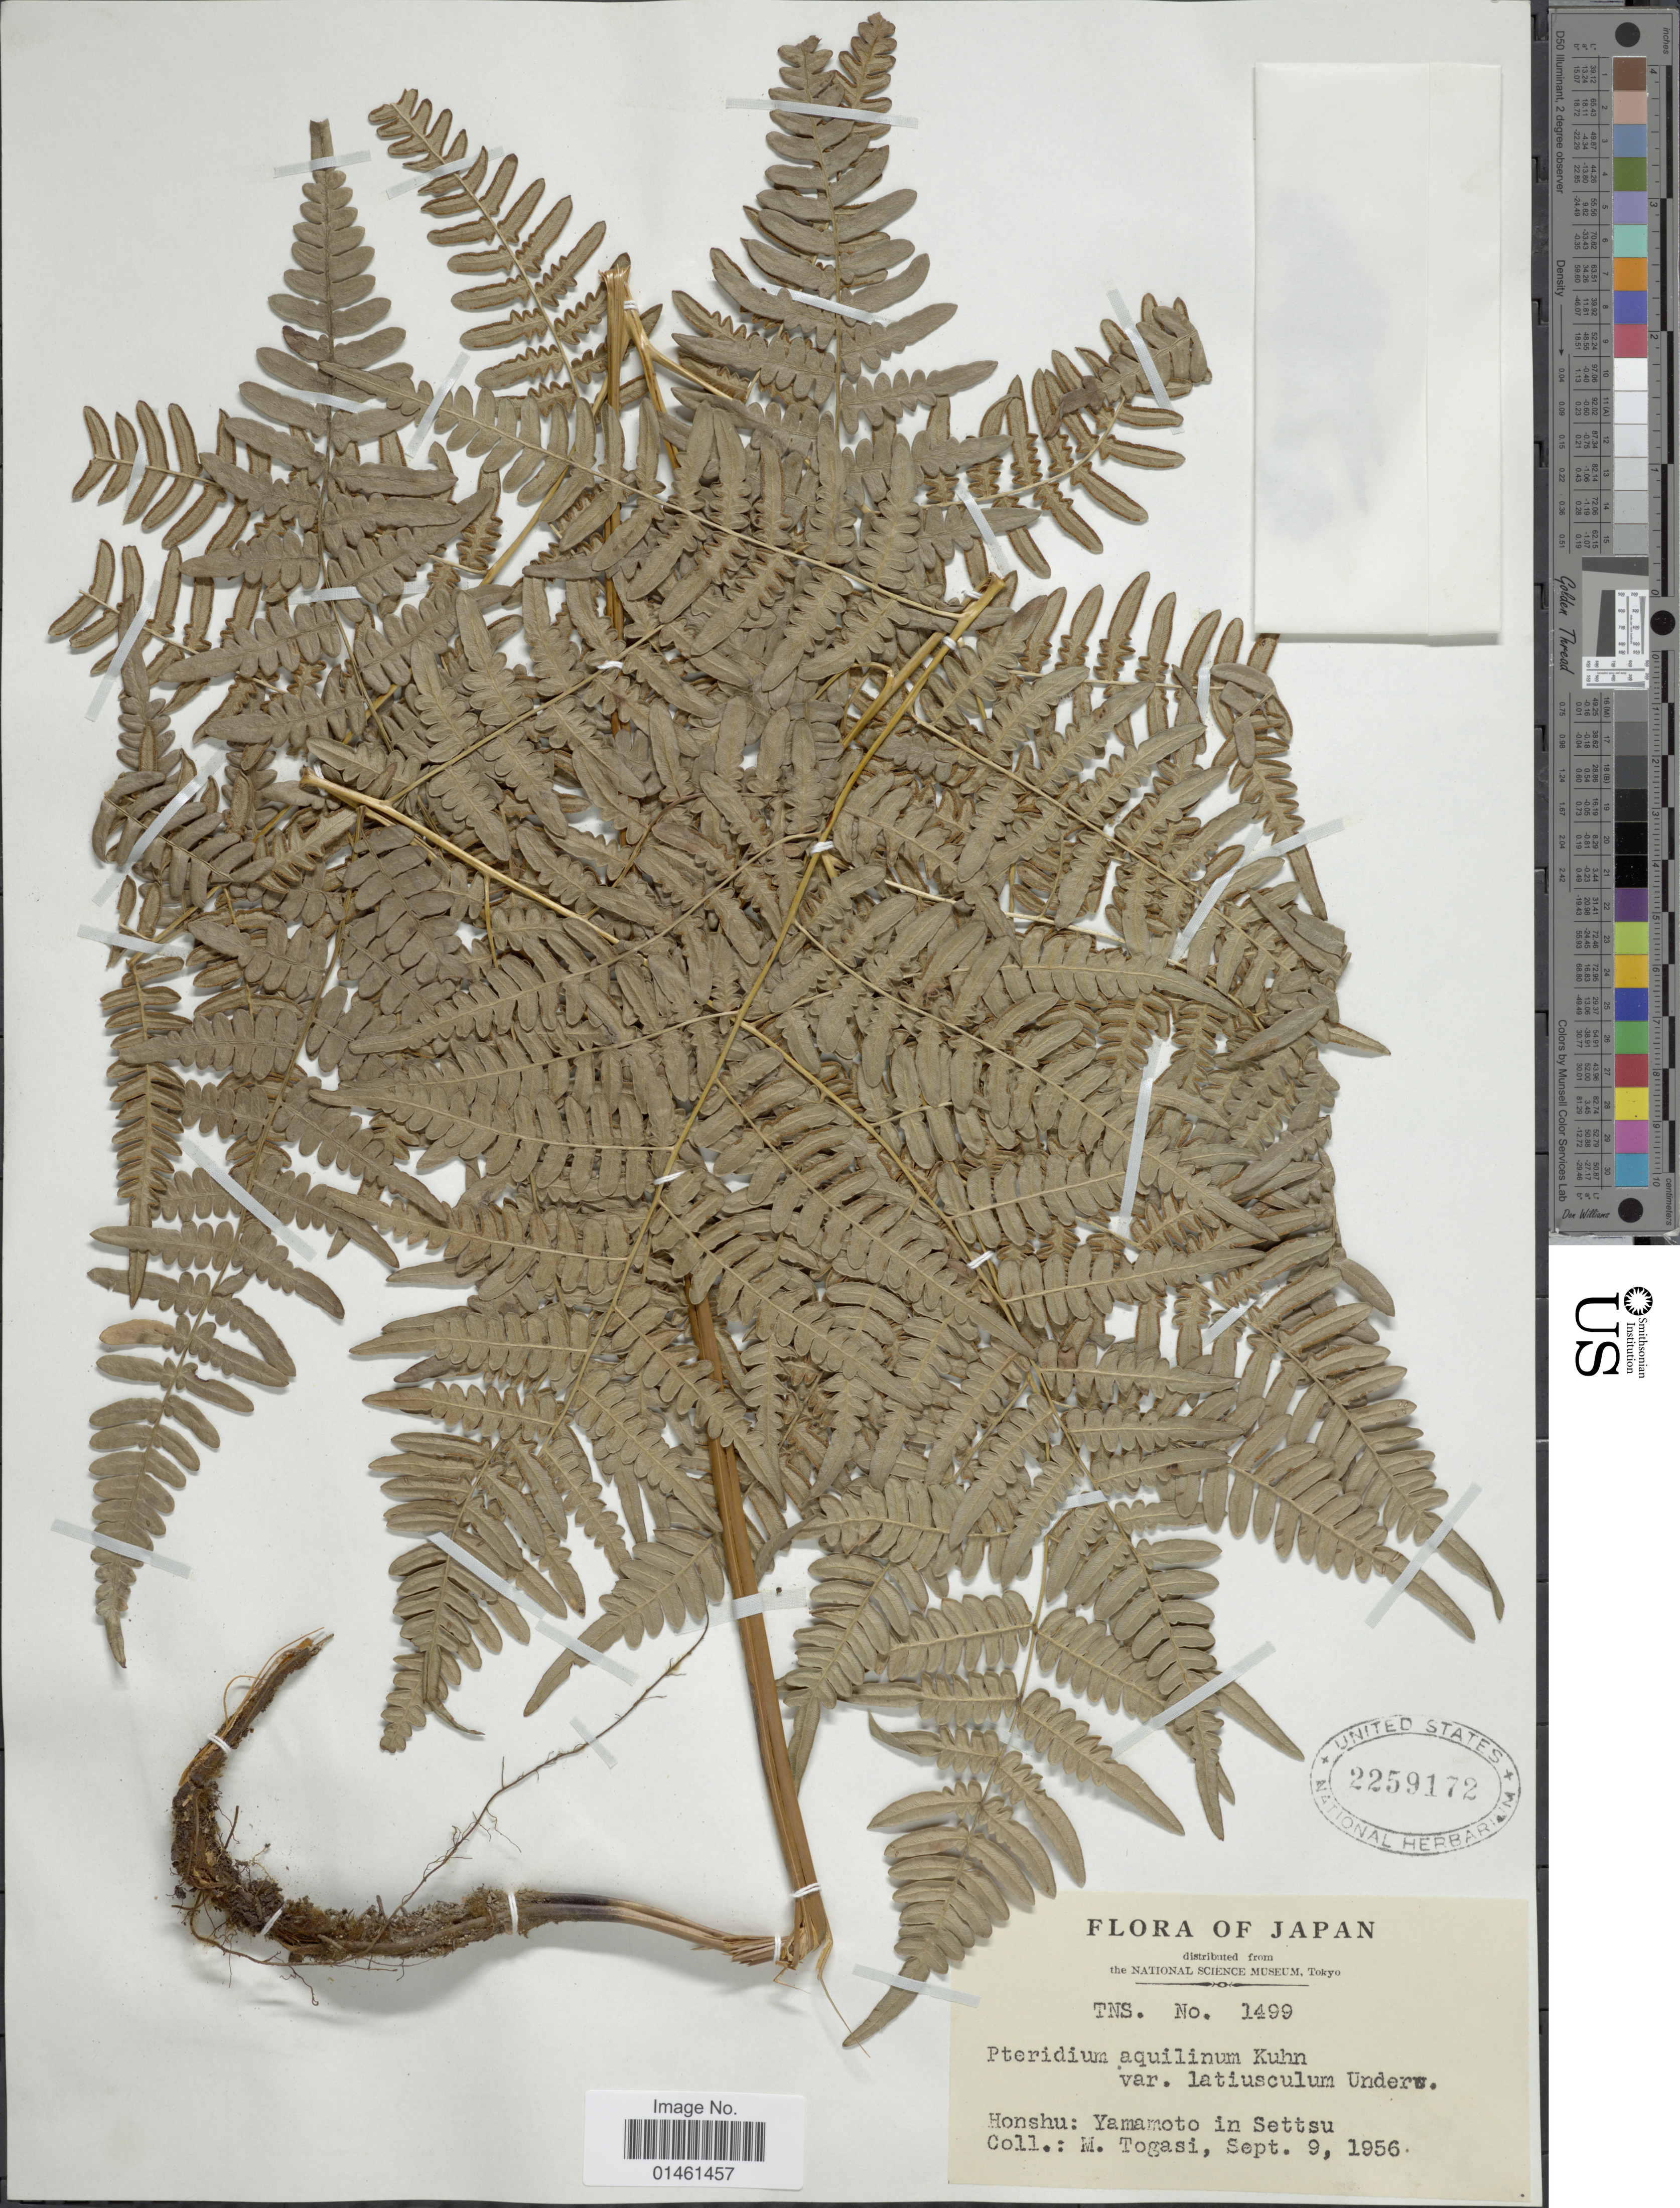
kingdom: Plantae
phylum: Tracheophyta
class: Polypodiopsida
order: Polypodiales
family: Dennstaedtiaceae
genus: Pteridium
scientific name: Pteridium aquilinum var. latiusculum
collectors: M. Togasi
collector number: TNS 1499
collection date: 1956-09-09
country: Japan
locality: Honshu Yamamoto in Settsu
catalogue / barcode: US 2259172